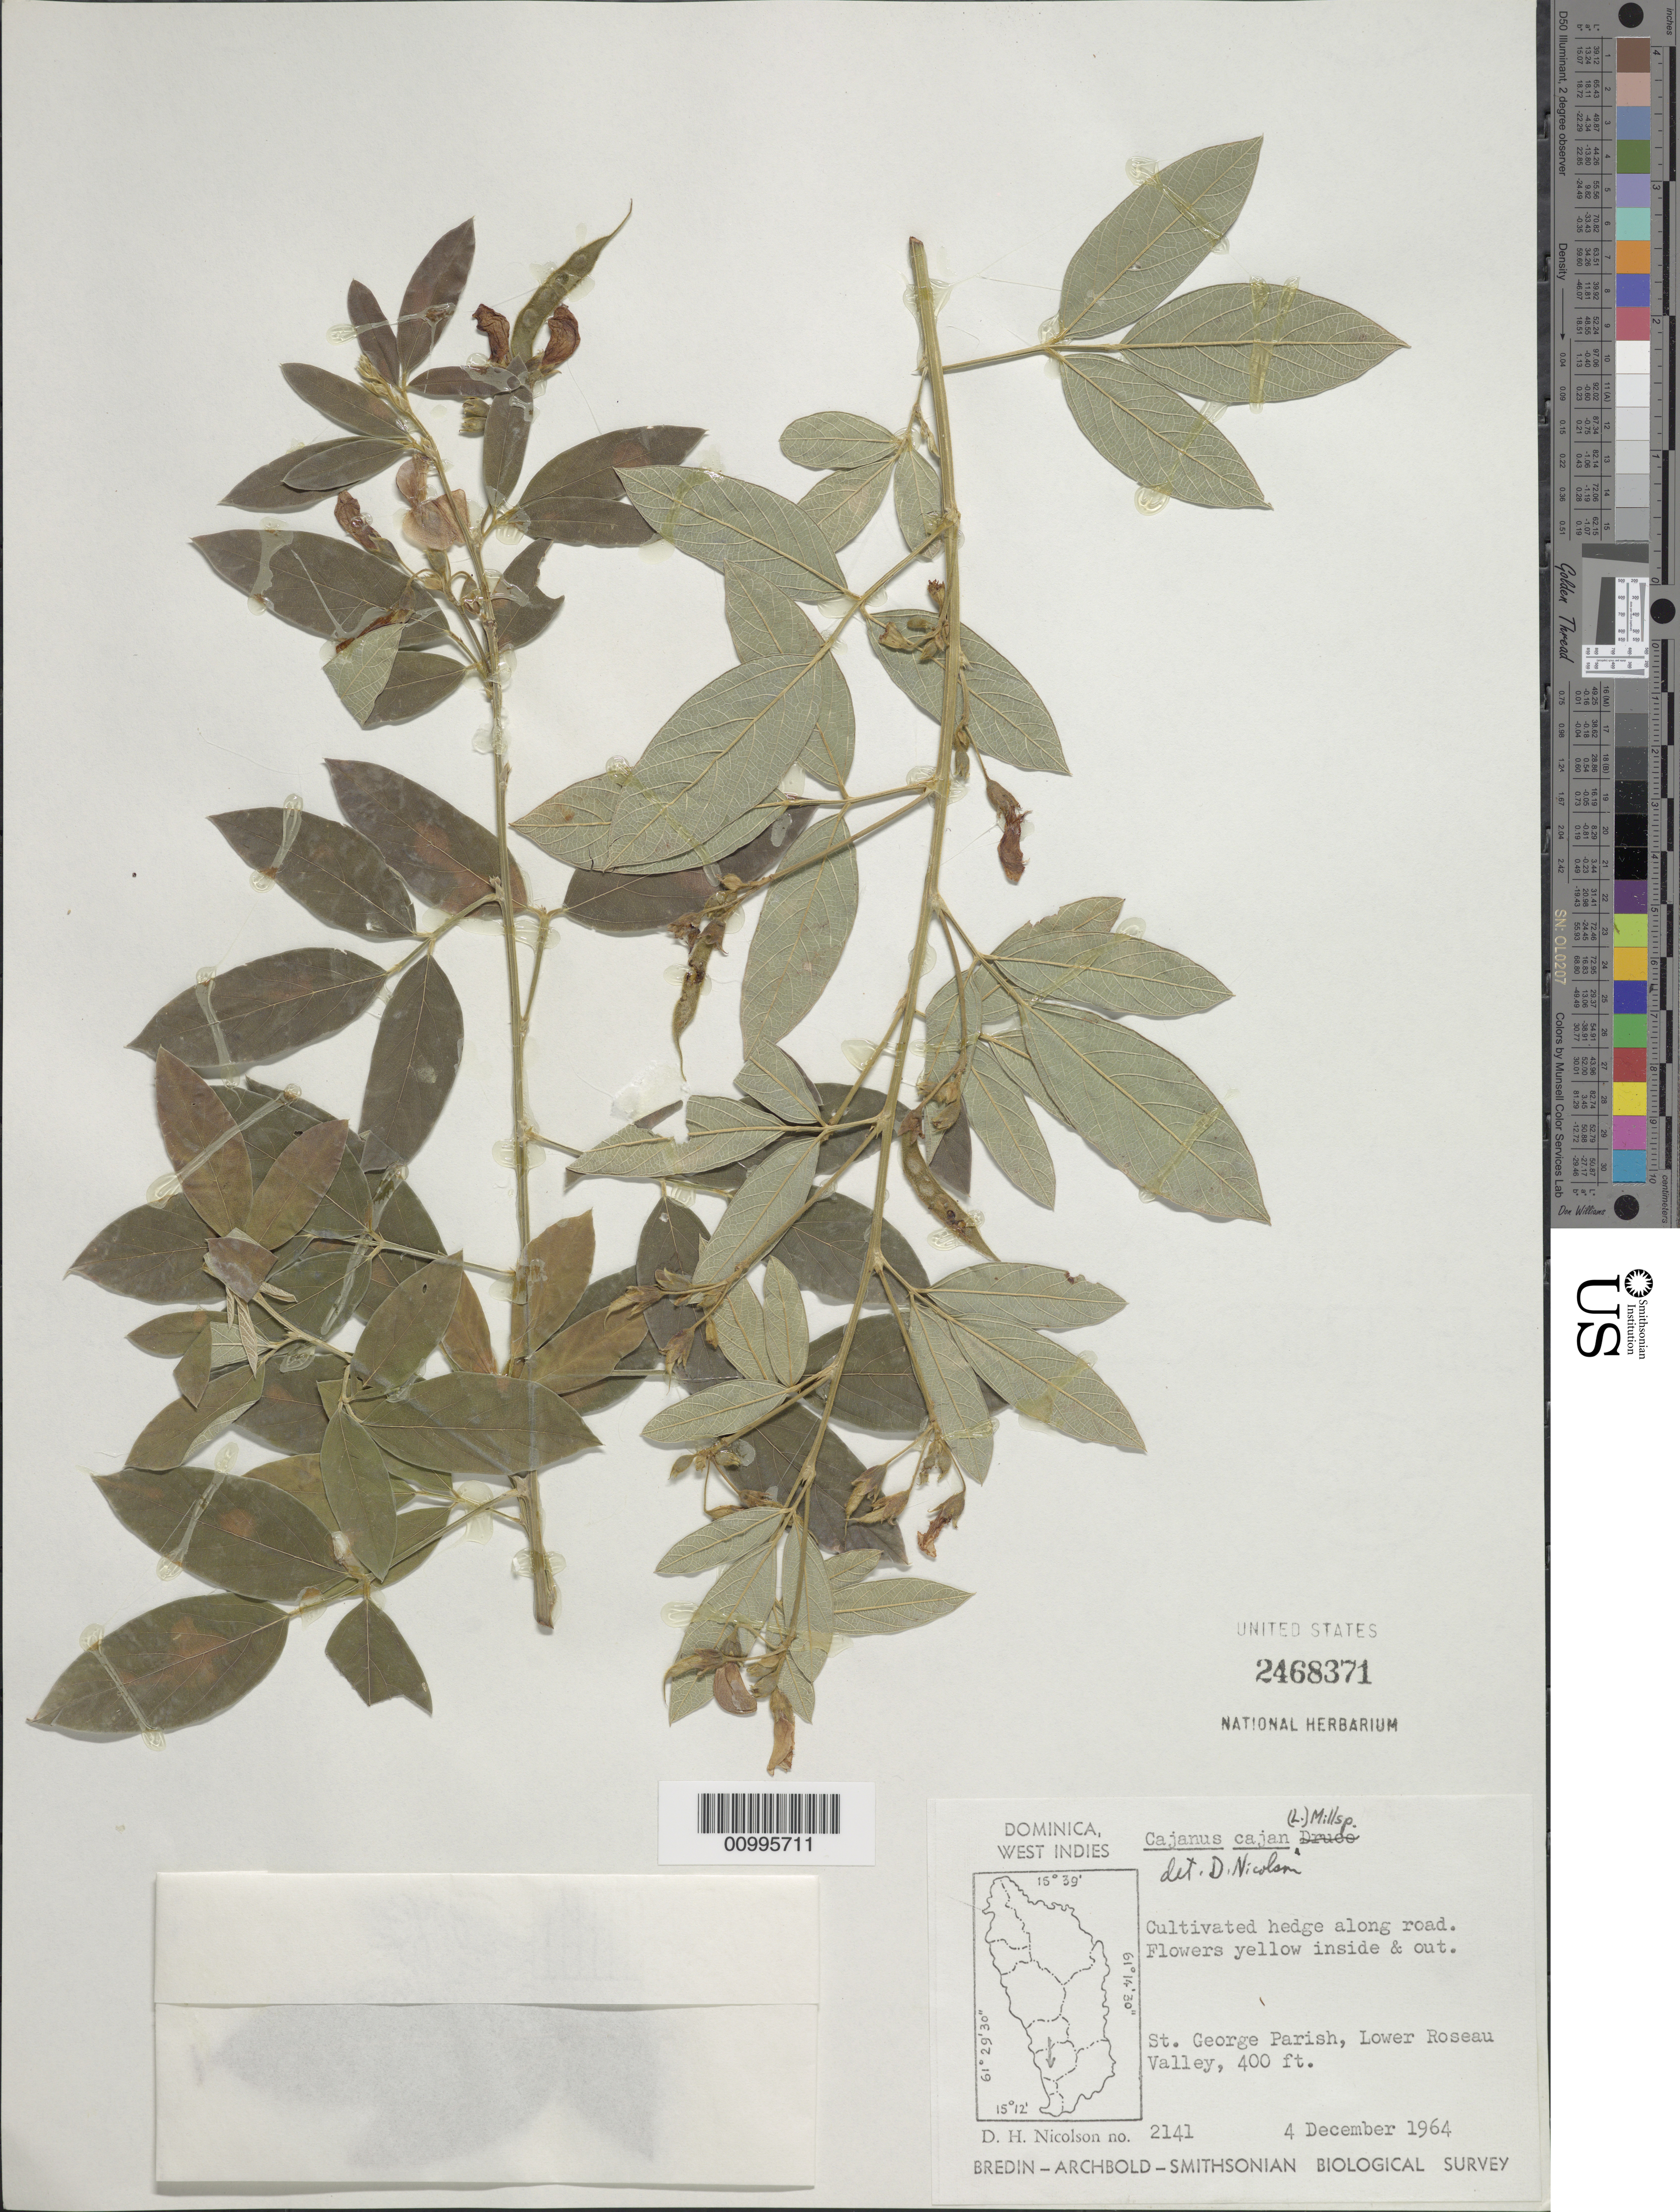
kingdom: Plantae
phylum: Tracheophyta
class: Magnoliopsida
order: Fabales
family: Fabaceae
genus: Cajanus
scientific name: Cajanus cajan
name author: (L.) Huth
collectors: D. H. Nicolson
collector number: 2141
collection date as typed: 04 Dec 1964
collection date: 1964-12-04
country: Dominica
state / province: St. George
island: Dominica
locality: Lower Roseau Valley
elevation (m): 122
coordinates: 0 N, 0 E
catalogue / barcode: US 2468371